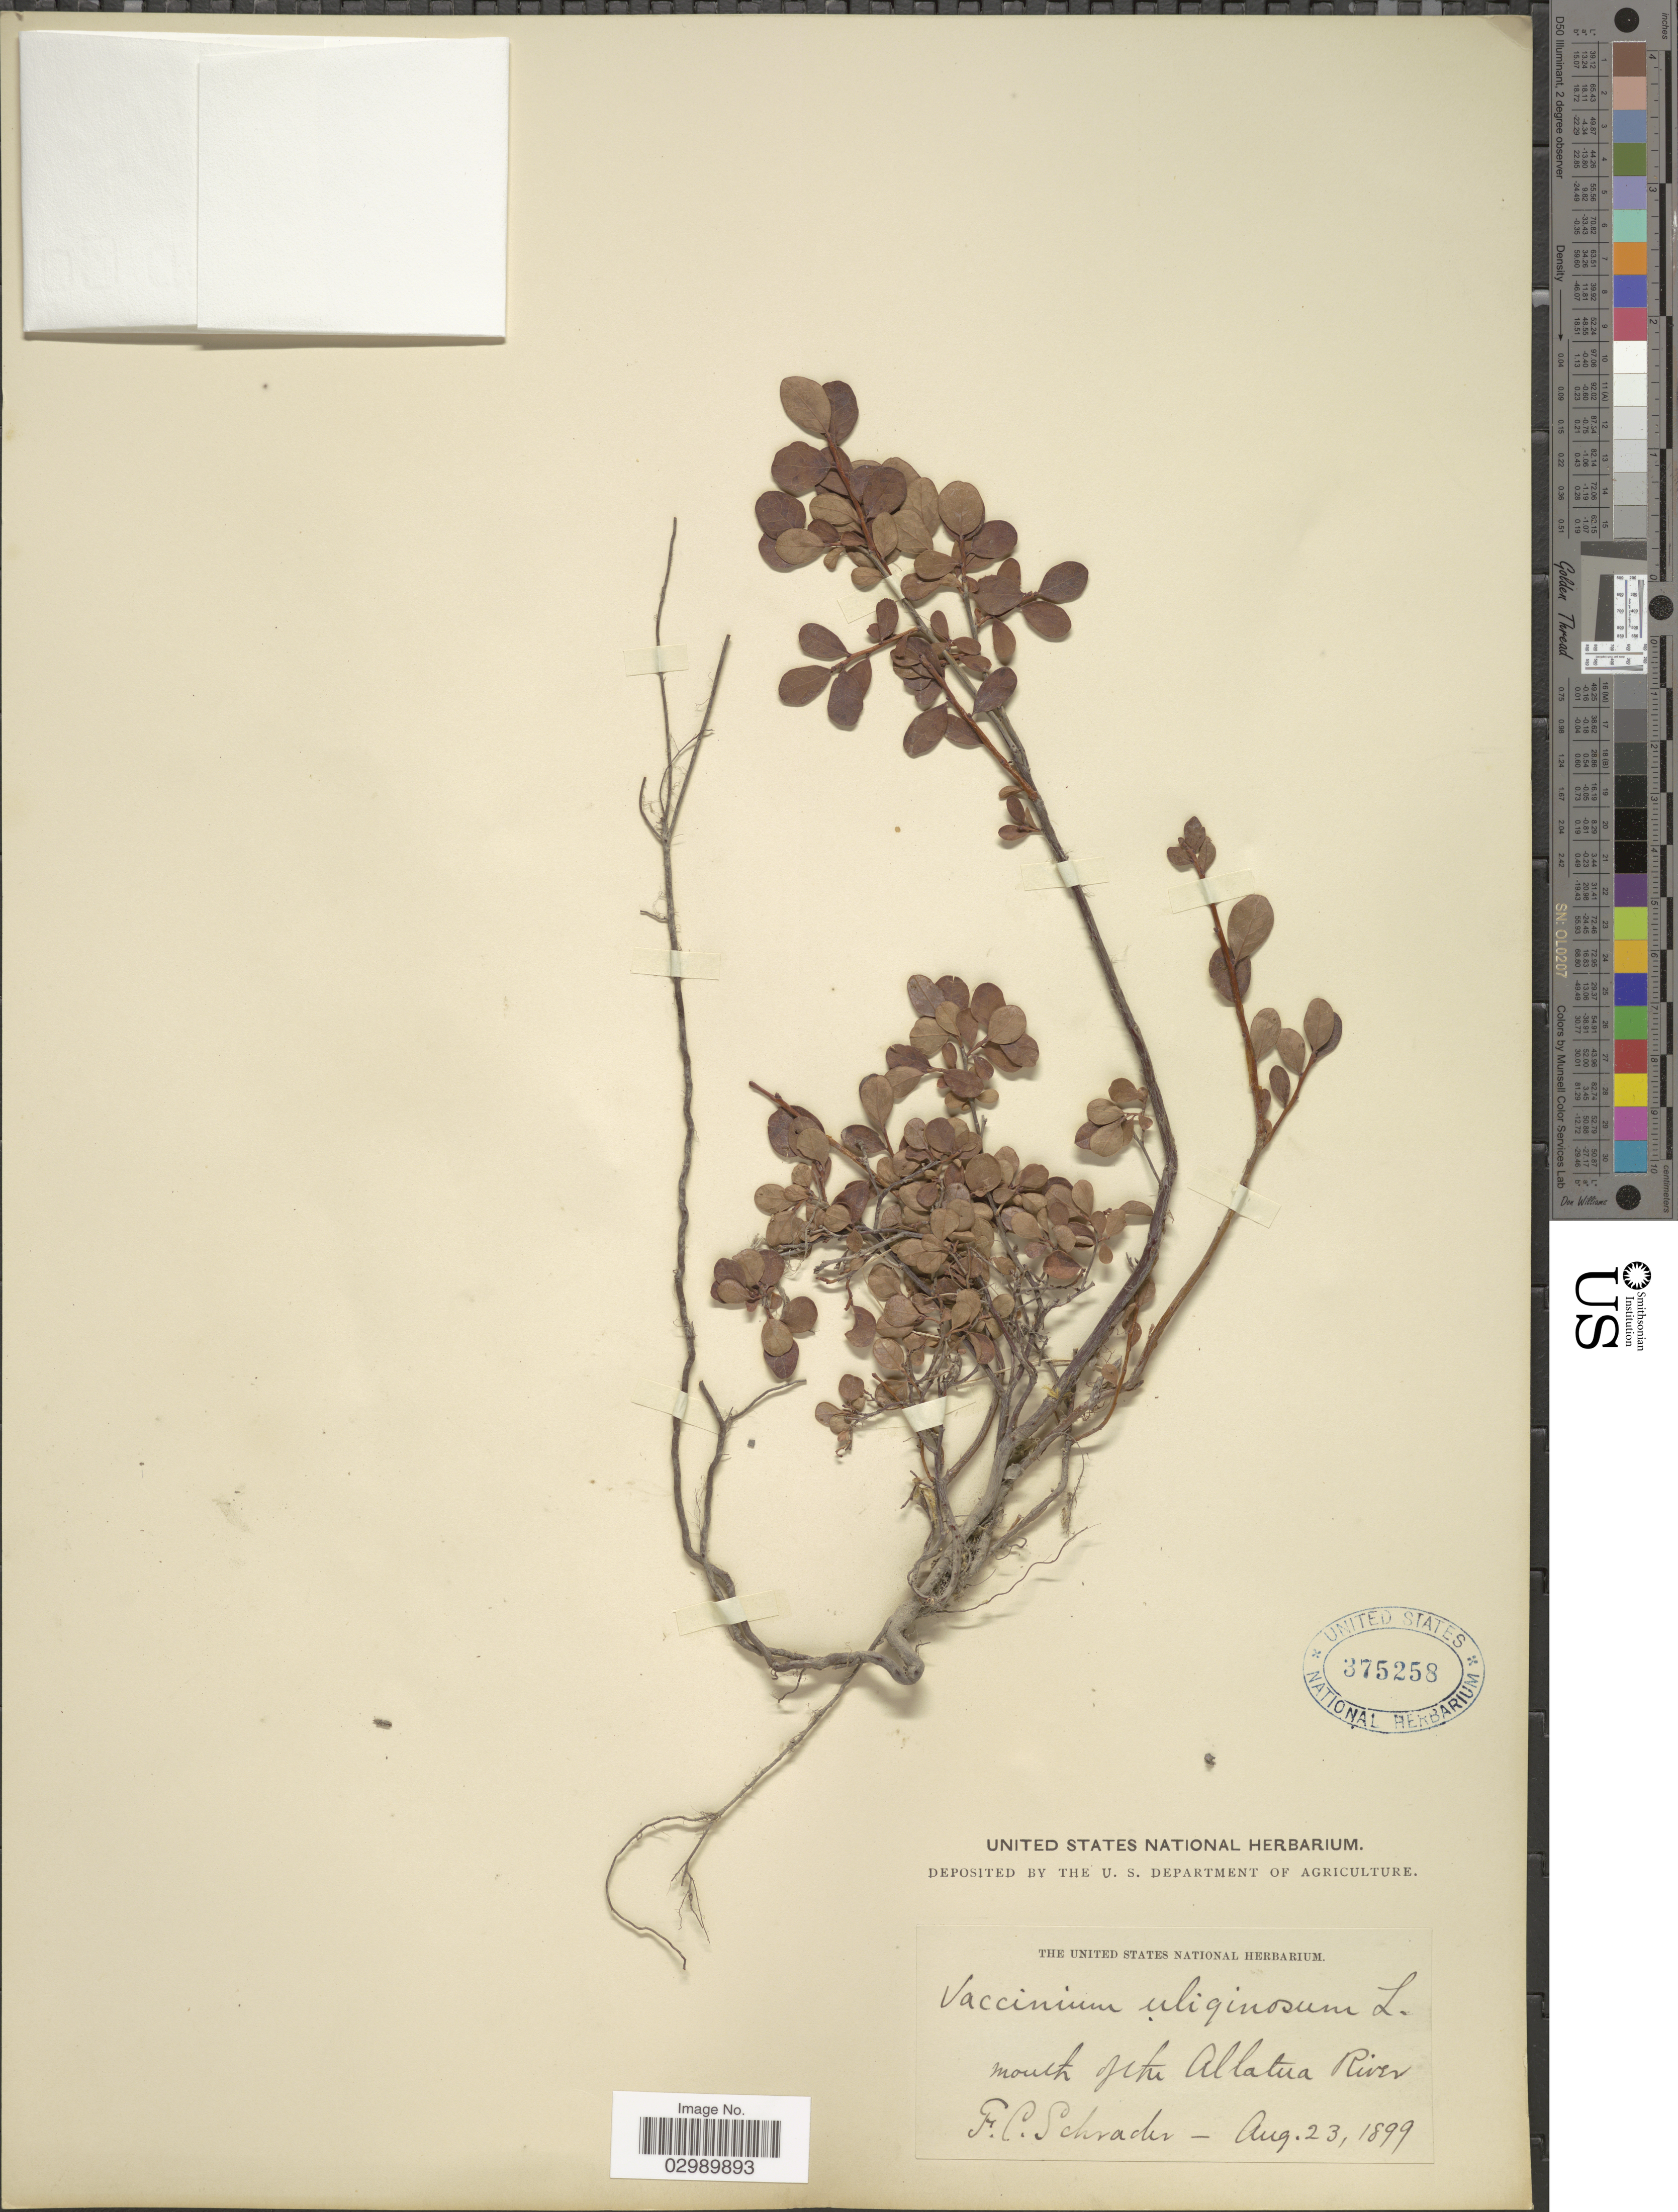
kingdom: Plantae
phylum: Tracheophyta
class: Magnoliopsida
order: Ericales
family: Ericaceae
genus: Vaccinium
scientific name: Vaccinium uliginosum var. alpinum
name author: Bigelow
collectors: F. C. Schrader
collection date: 1899-08-23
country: United States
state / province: Alaska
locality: Mouth of The Allatna River.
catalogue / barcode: US 375258